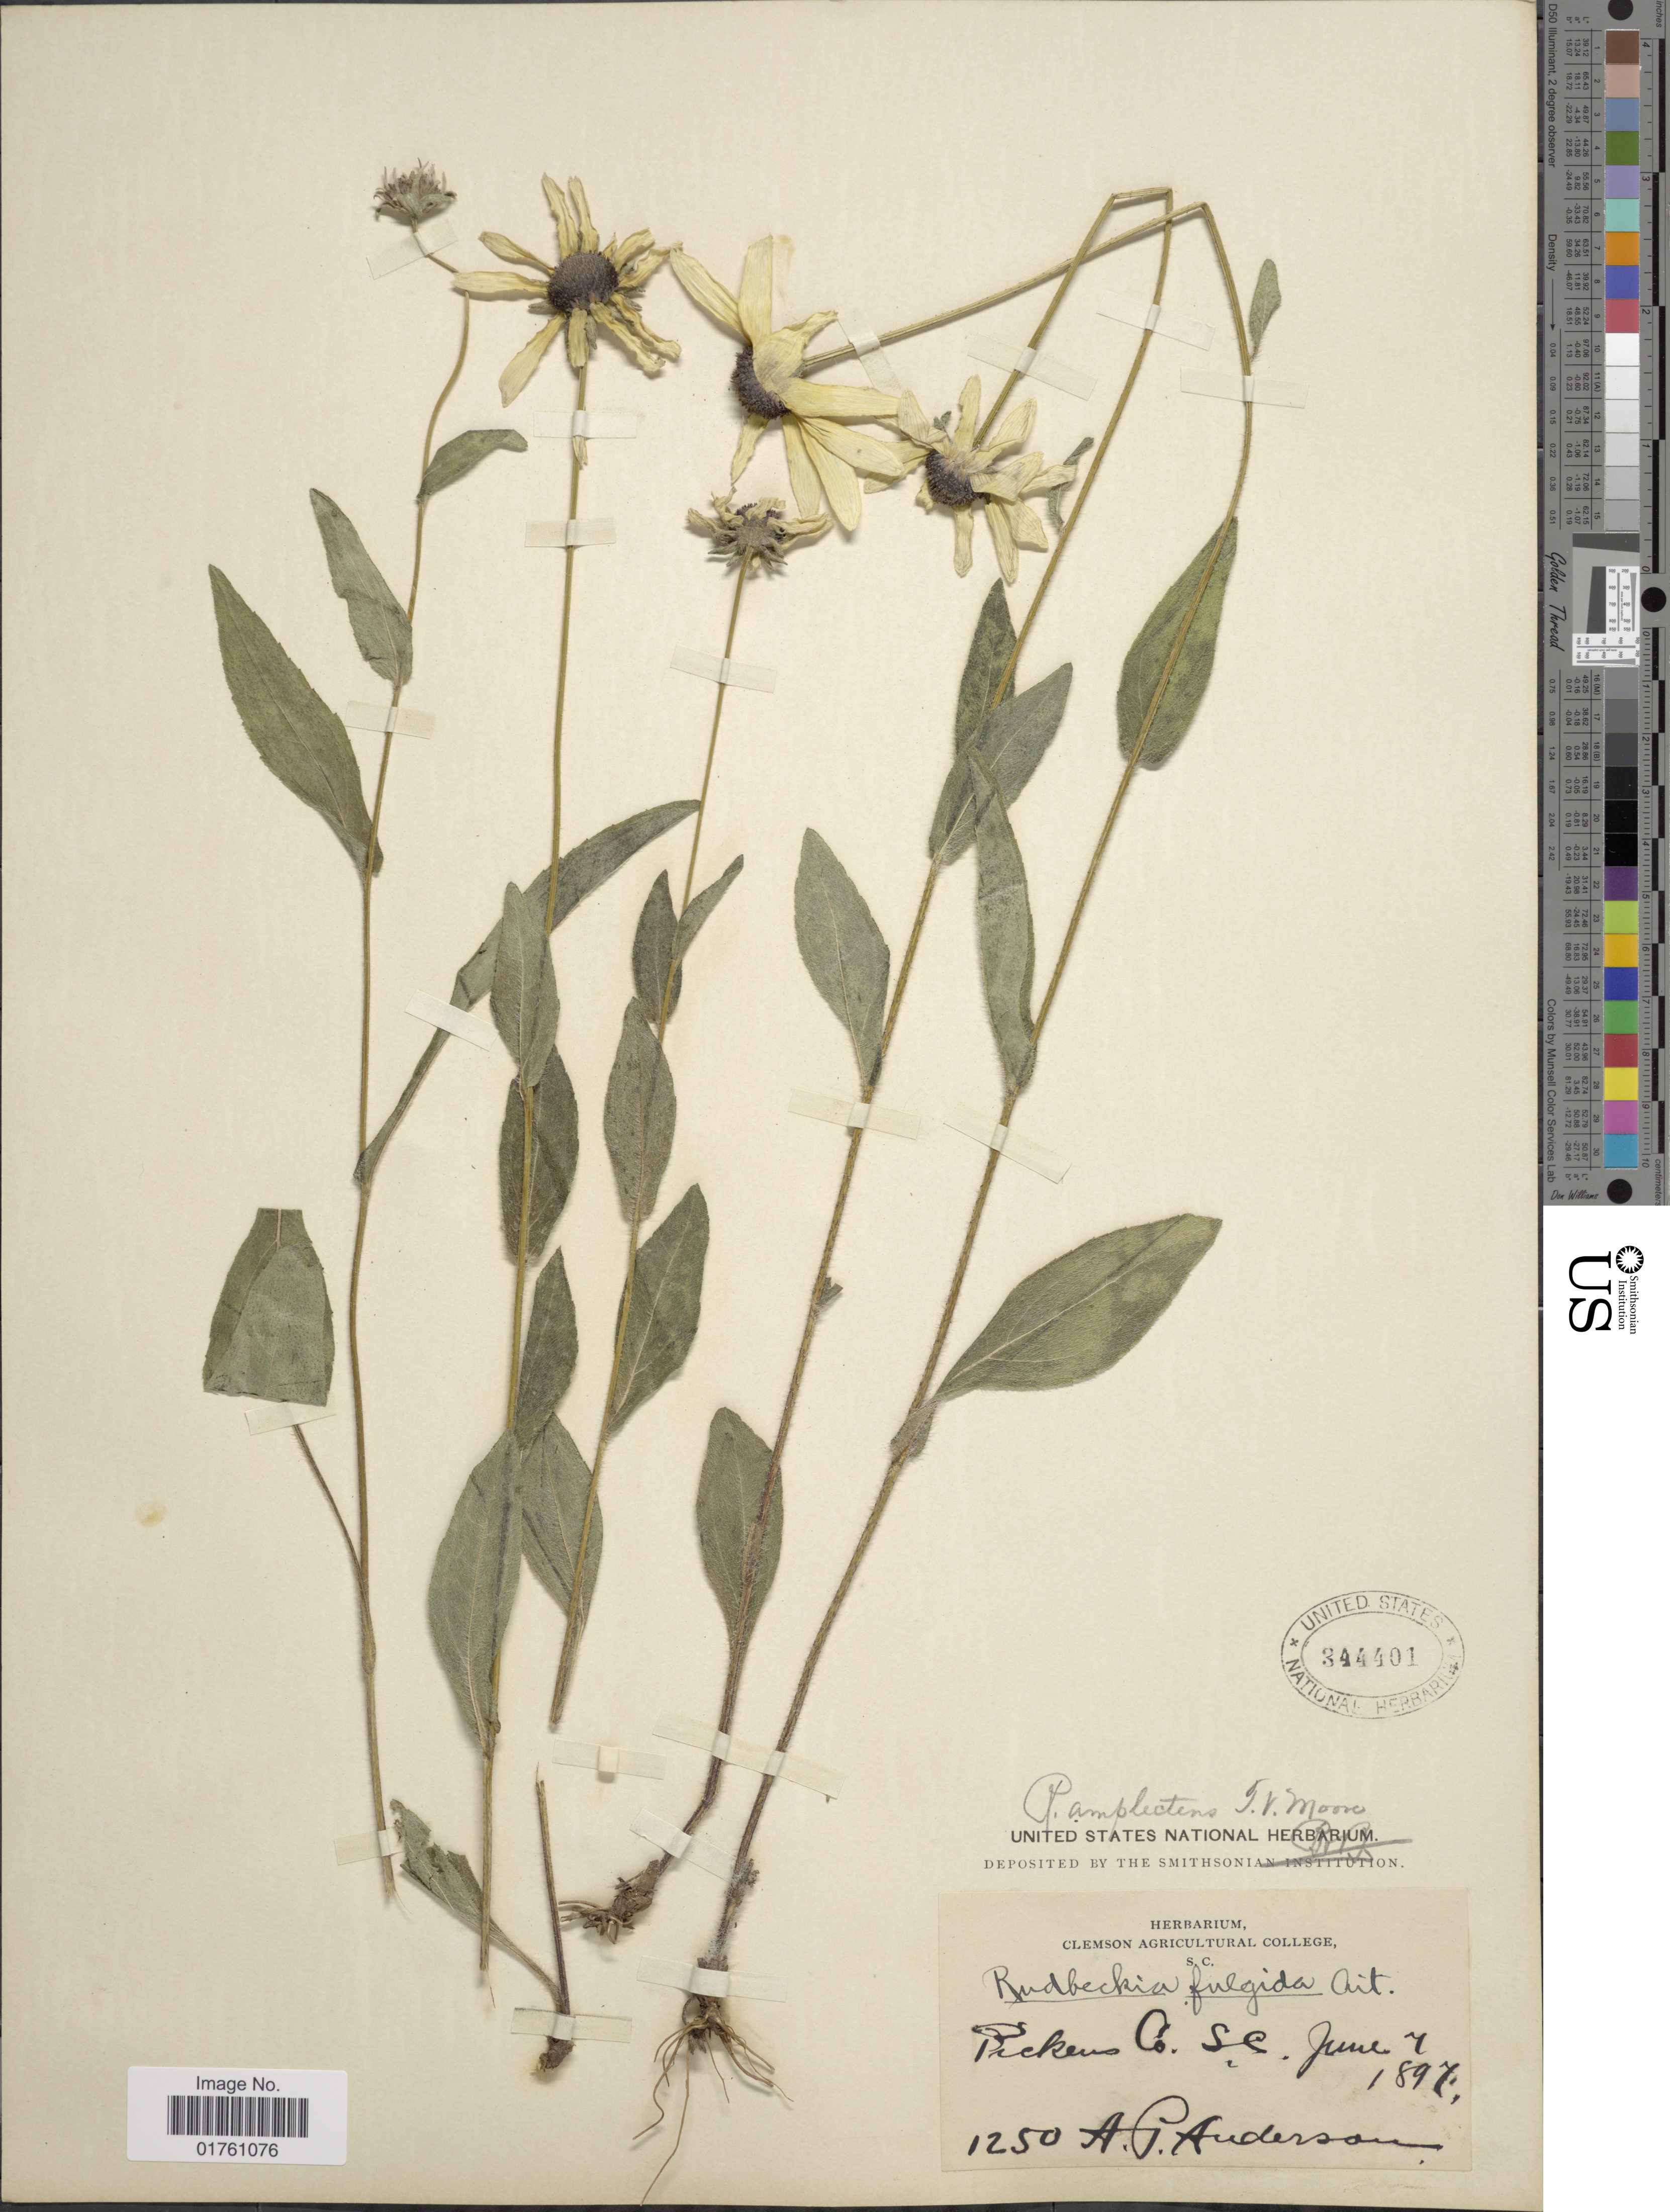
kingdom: Plantae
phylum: Tracheophyta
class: Magnoliopsida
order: Asterales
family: Asteraceae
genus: Rudbeckia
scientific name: Rudbeckia hirta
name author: L.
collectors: A. P. Anderson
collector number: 1250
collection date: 1897-06-07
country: United States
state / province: South Carolina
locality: Pickens Co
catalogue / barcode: US 344401